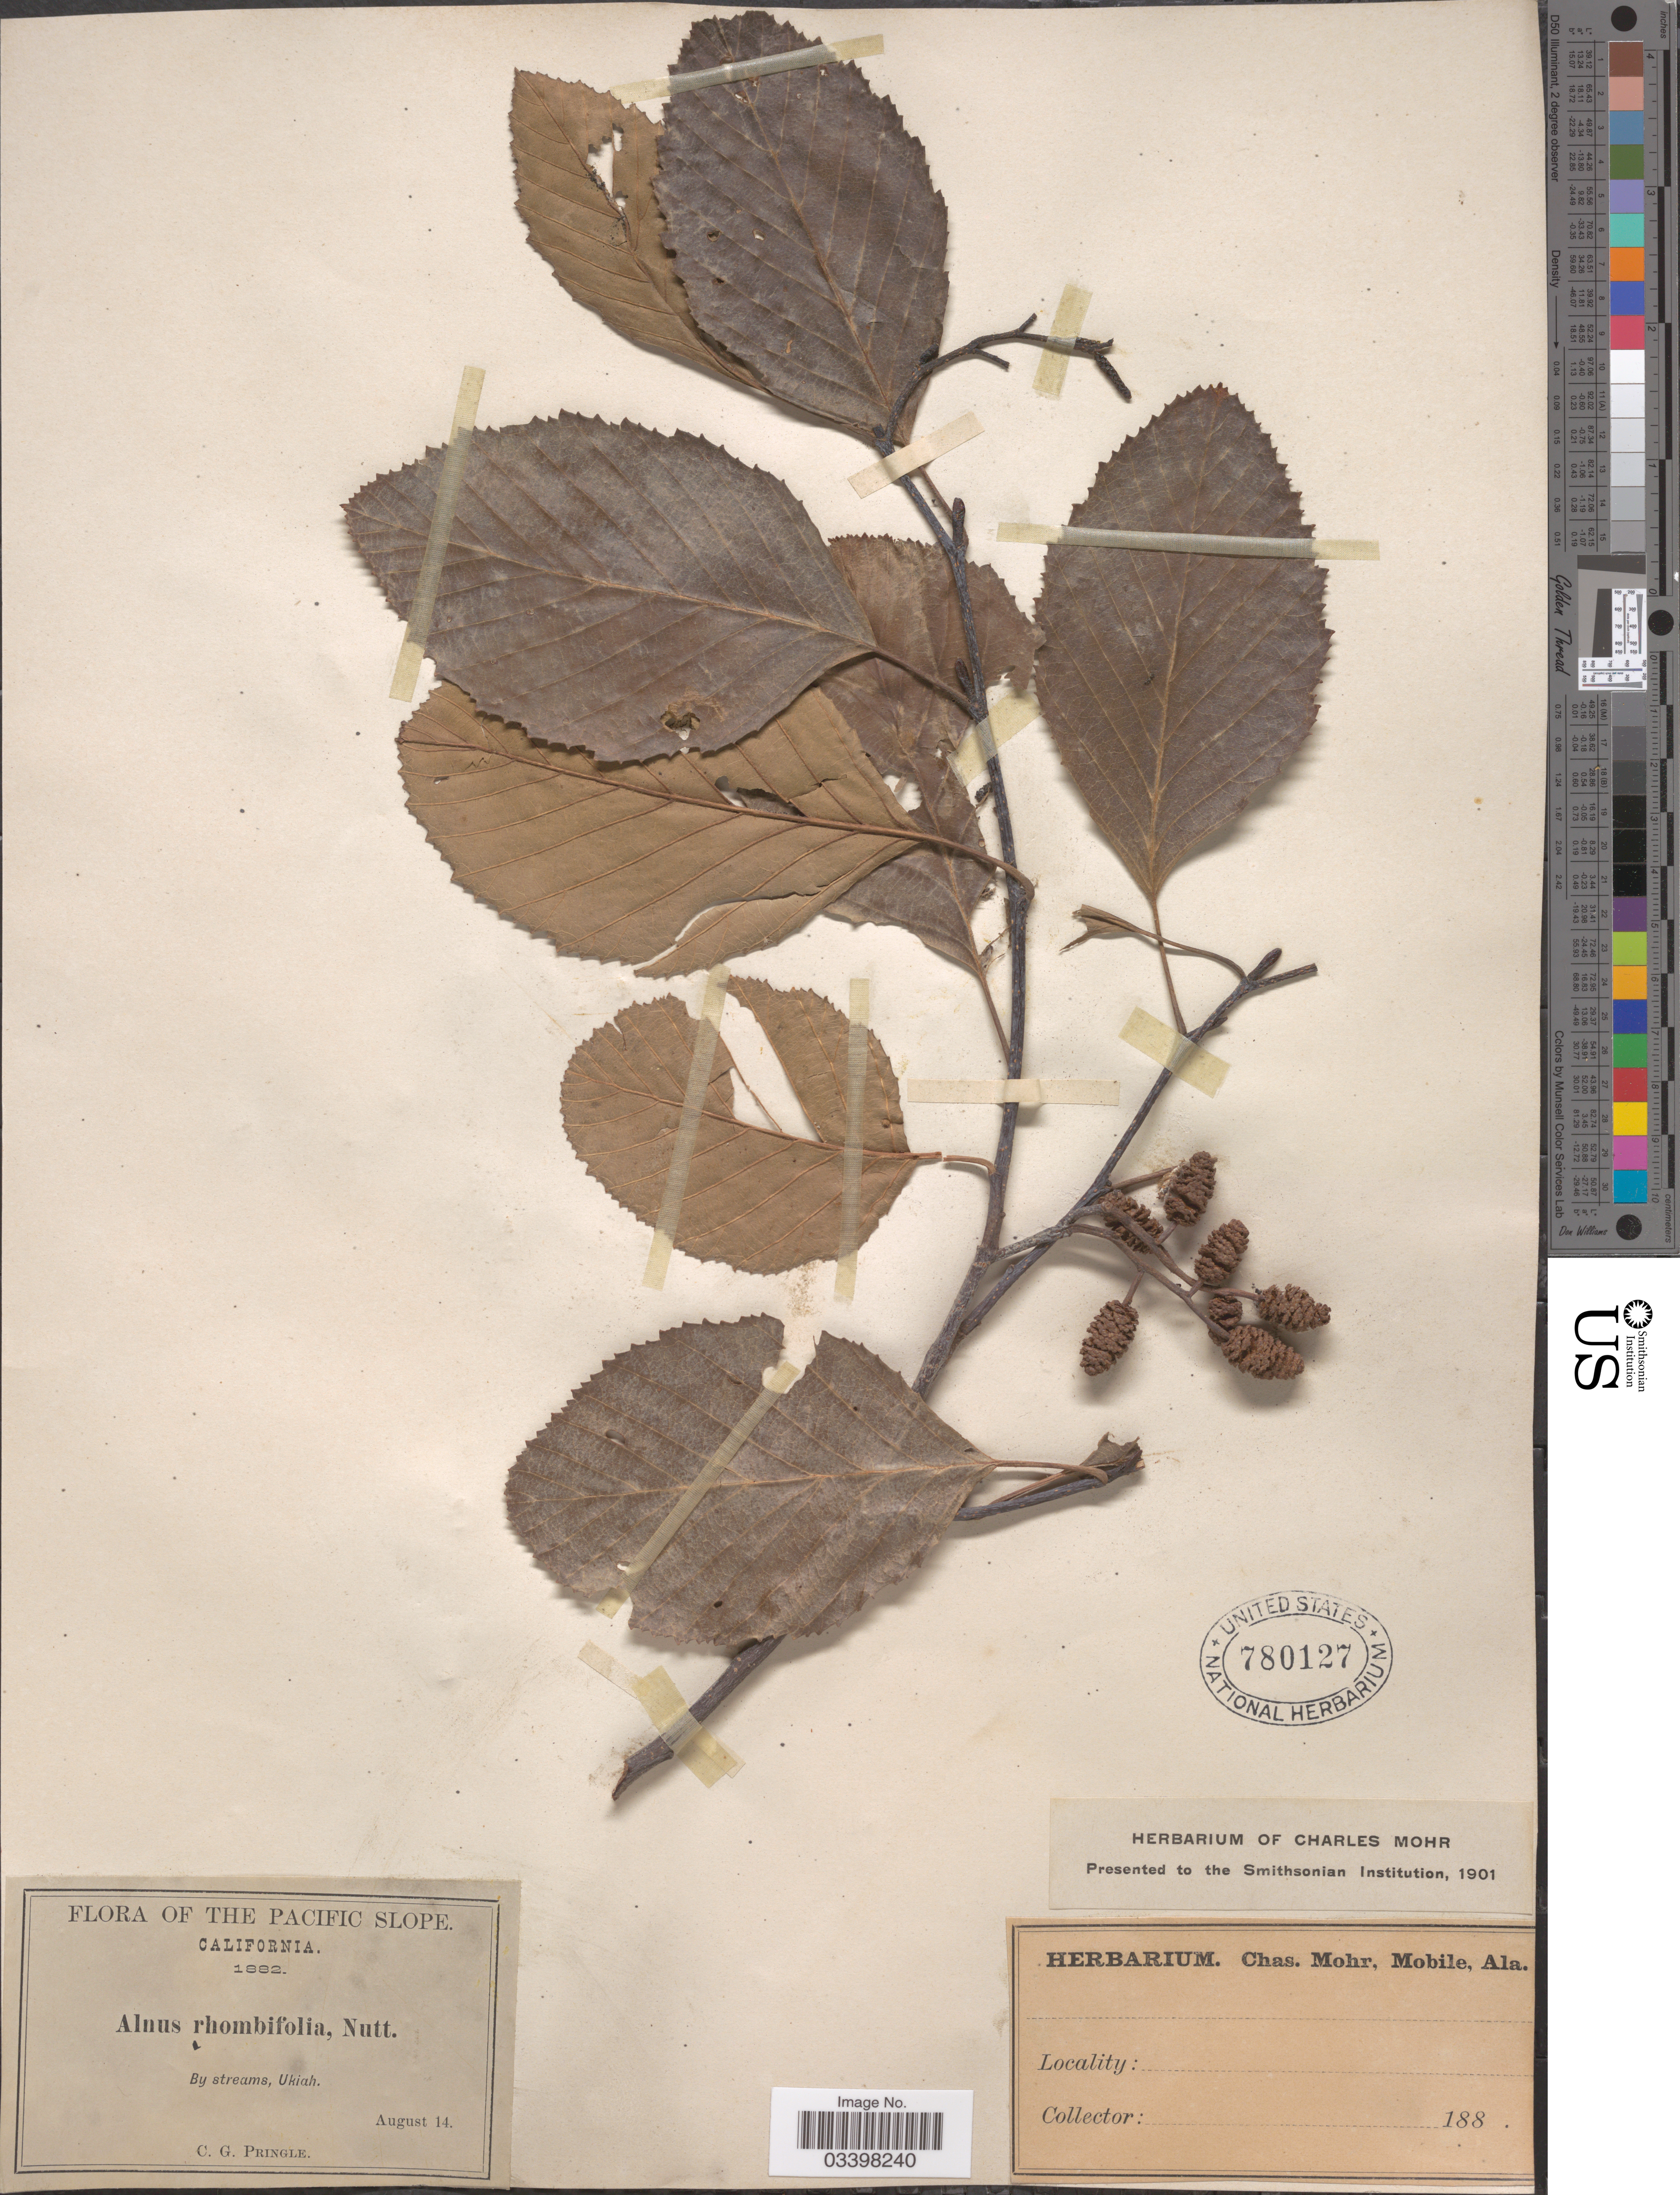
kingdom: Plantae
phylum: Tracheophyta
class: Magnoliopsida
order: Fagales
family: Betulaceae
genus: Alnus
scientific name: Alnus rhombifolia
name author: Nutt.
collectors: C. G. Pringle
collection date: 1882-08-14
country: United States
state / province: California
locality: The Pacific Slope. Ukiah.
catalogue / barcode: US 780127